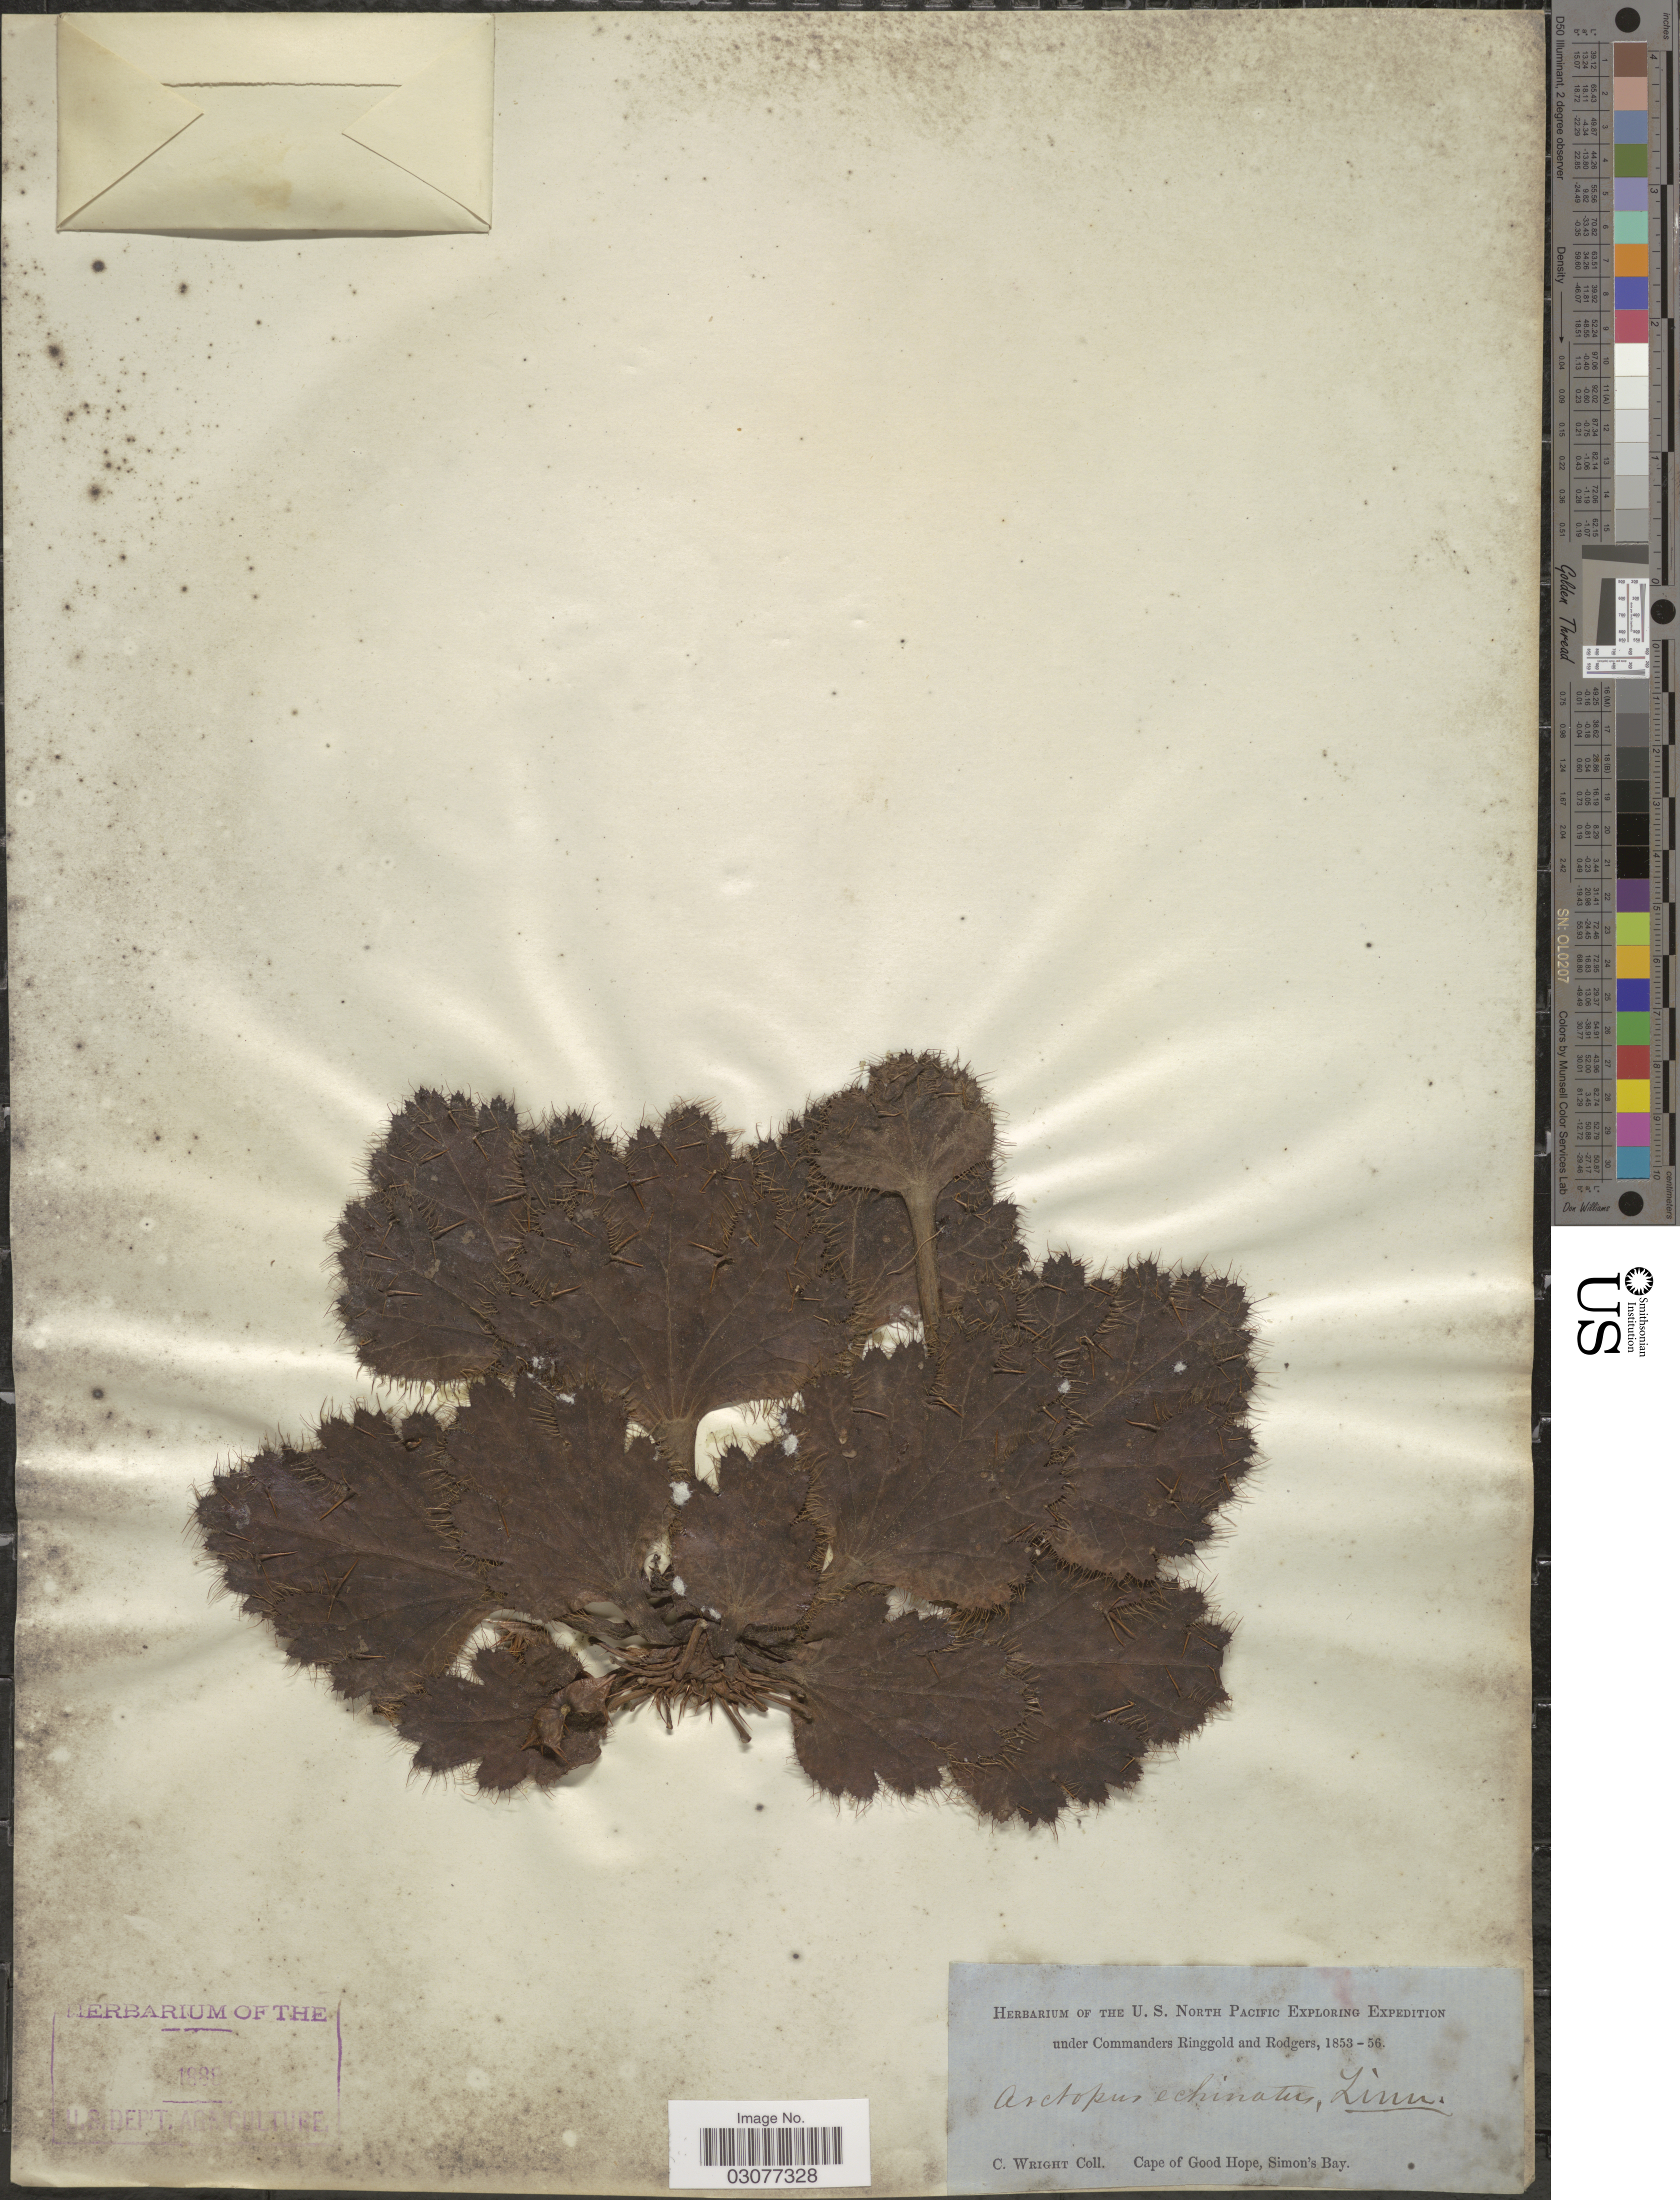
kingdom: Plantae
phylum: Tracheophyta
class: Magnoliopsida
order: Apiales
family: Apiaceae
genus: Arctopus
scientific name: Arctopus echinatus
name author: L. ex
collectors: C. Wright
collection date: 1853/1856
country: South Africa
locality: Cape of Good Hope, Simon's Bay.